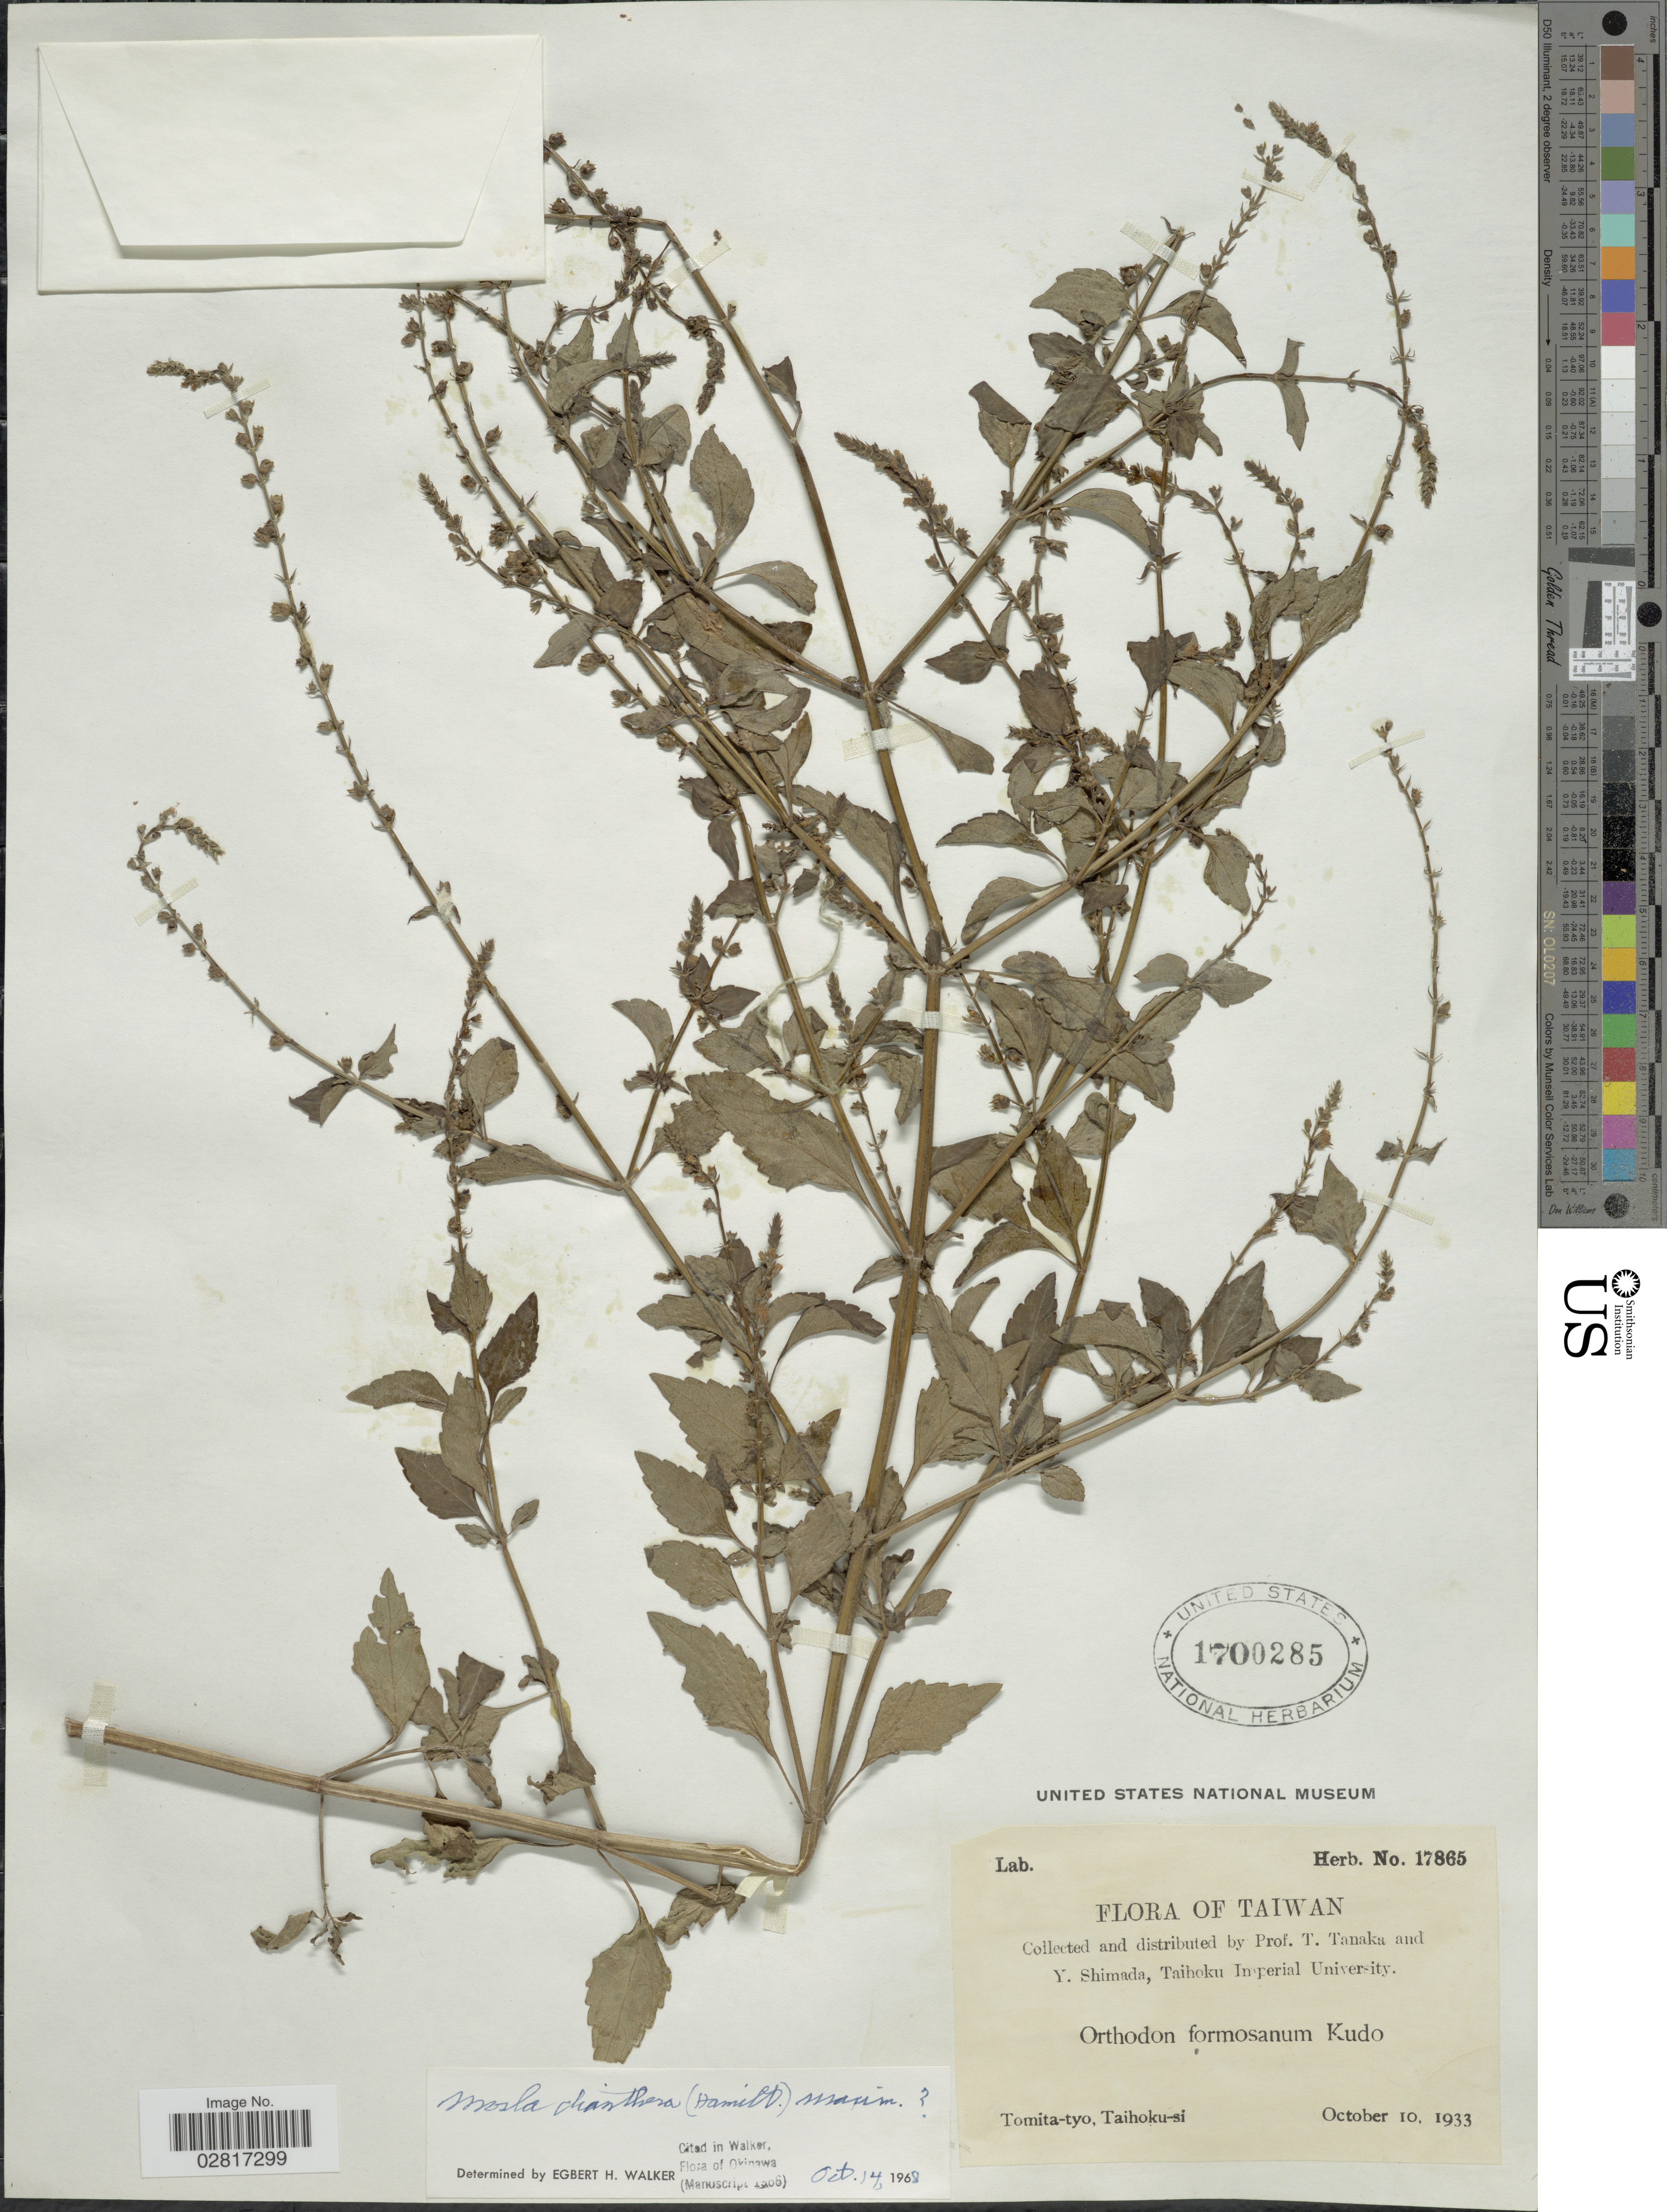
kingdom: Plantae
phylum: Tracheophyta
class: Magnoliopsida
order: Lamiales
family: Lamiaceae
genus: Mosla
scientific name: Mosla dianthera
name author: (Roxb.) Maxim.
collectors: T. Tanaka & Y. Shimada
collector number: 17865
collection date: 1933-10-10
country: Taiwan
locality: Tomita-tyo, Taihoku-si.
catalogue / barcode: US 1700285